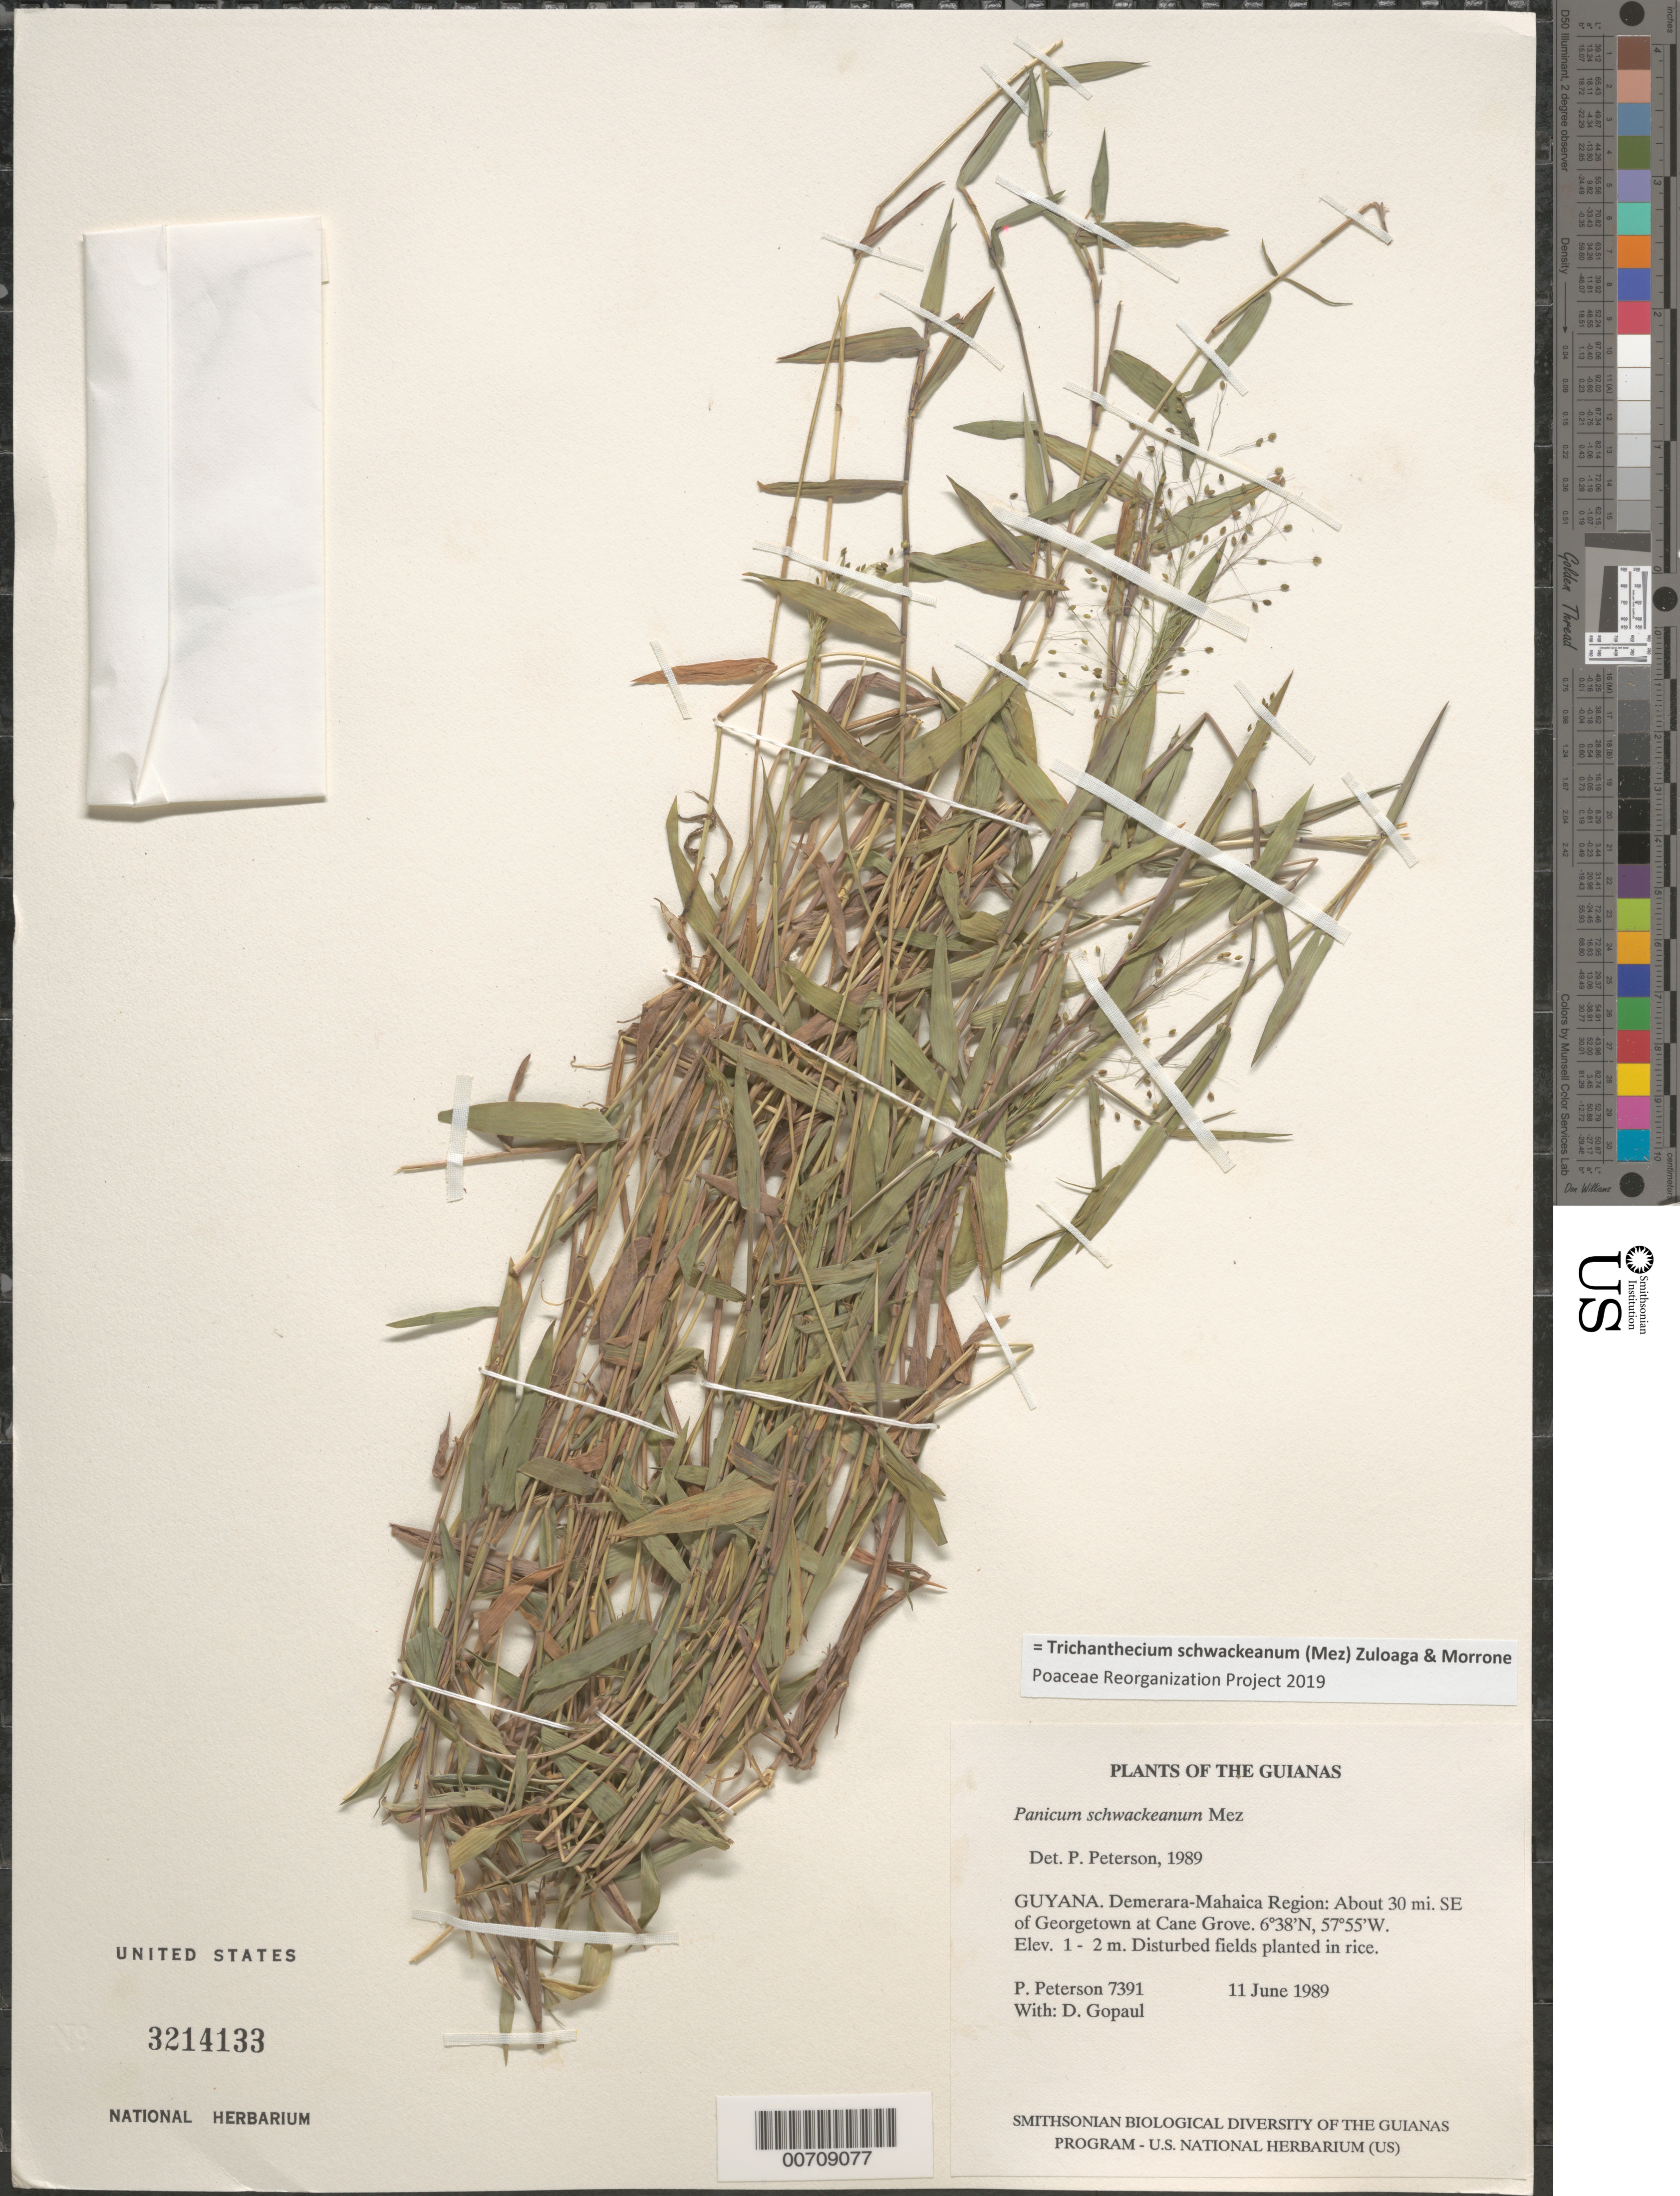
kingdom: Plantae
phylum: Tracheophyta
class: Liliopsida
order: Poales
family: Poaceae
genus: Trichanthecium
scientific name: Trichanthecium schwackeanum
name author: (Mez) Zuloaga & Morrone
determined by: Poaceae Reorganization Project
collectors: P. M. Peterson & D. Gopaul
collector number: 7391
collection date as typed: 11 June 1989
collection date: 1989-06-11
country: Guyana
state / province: Demerara-Mahaica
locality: About 30 mi. SE of Georgetown at Cane Grove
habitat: Disturbed fields planted in rice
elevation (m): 1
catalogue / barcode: US 3214133